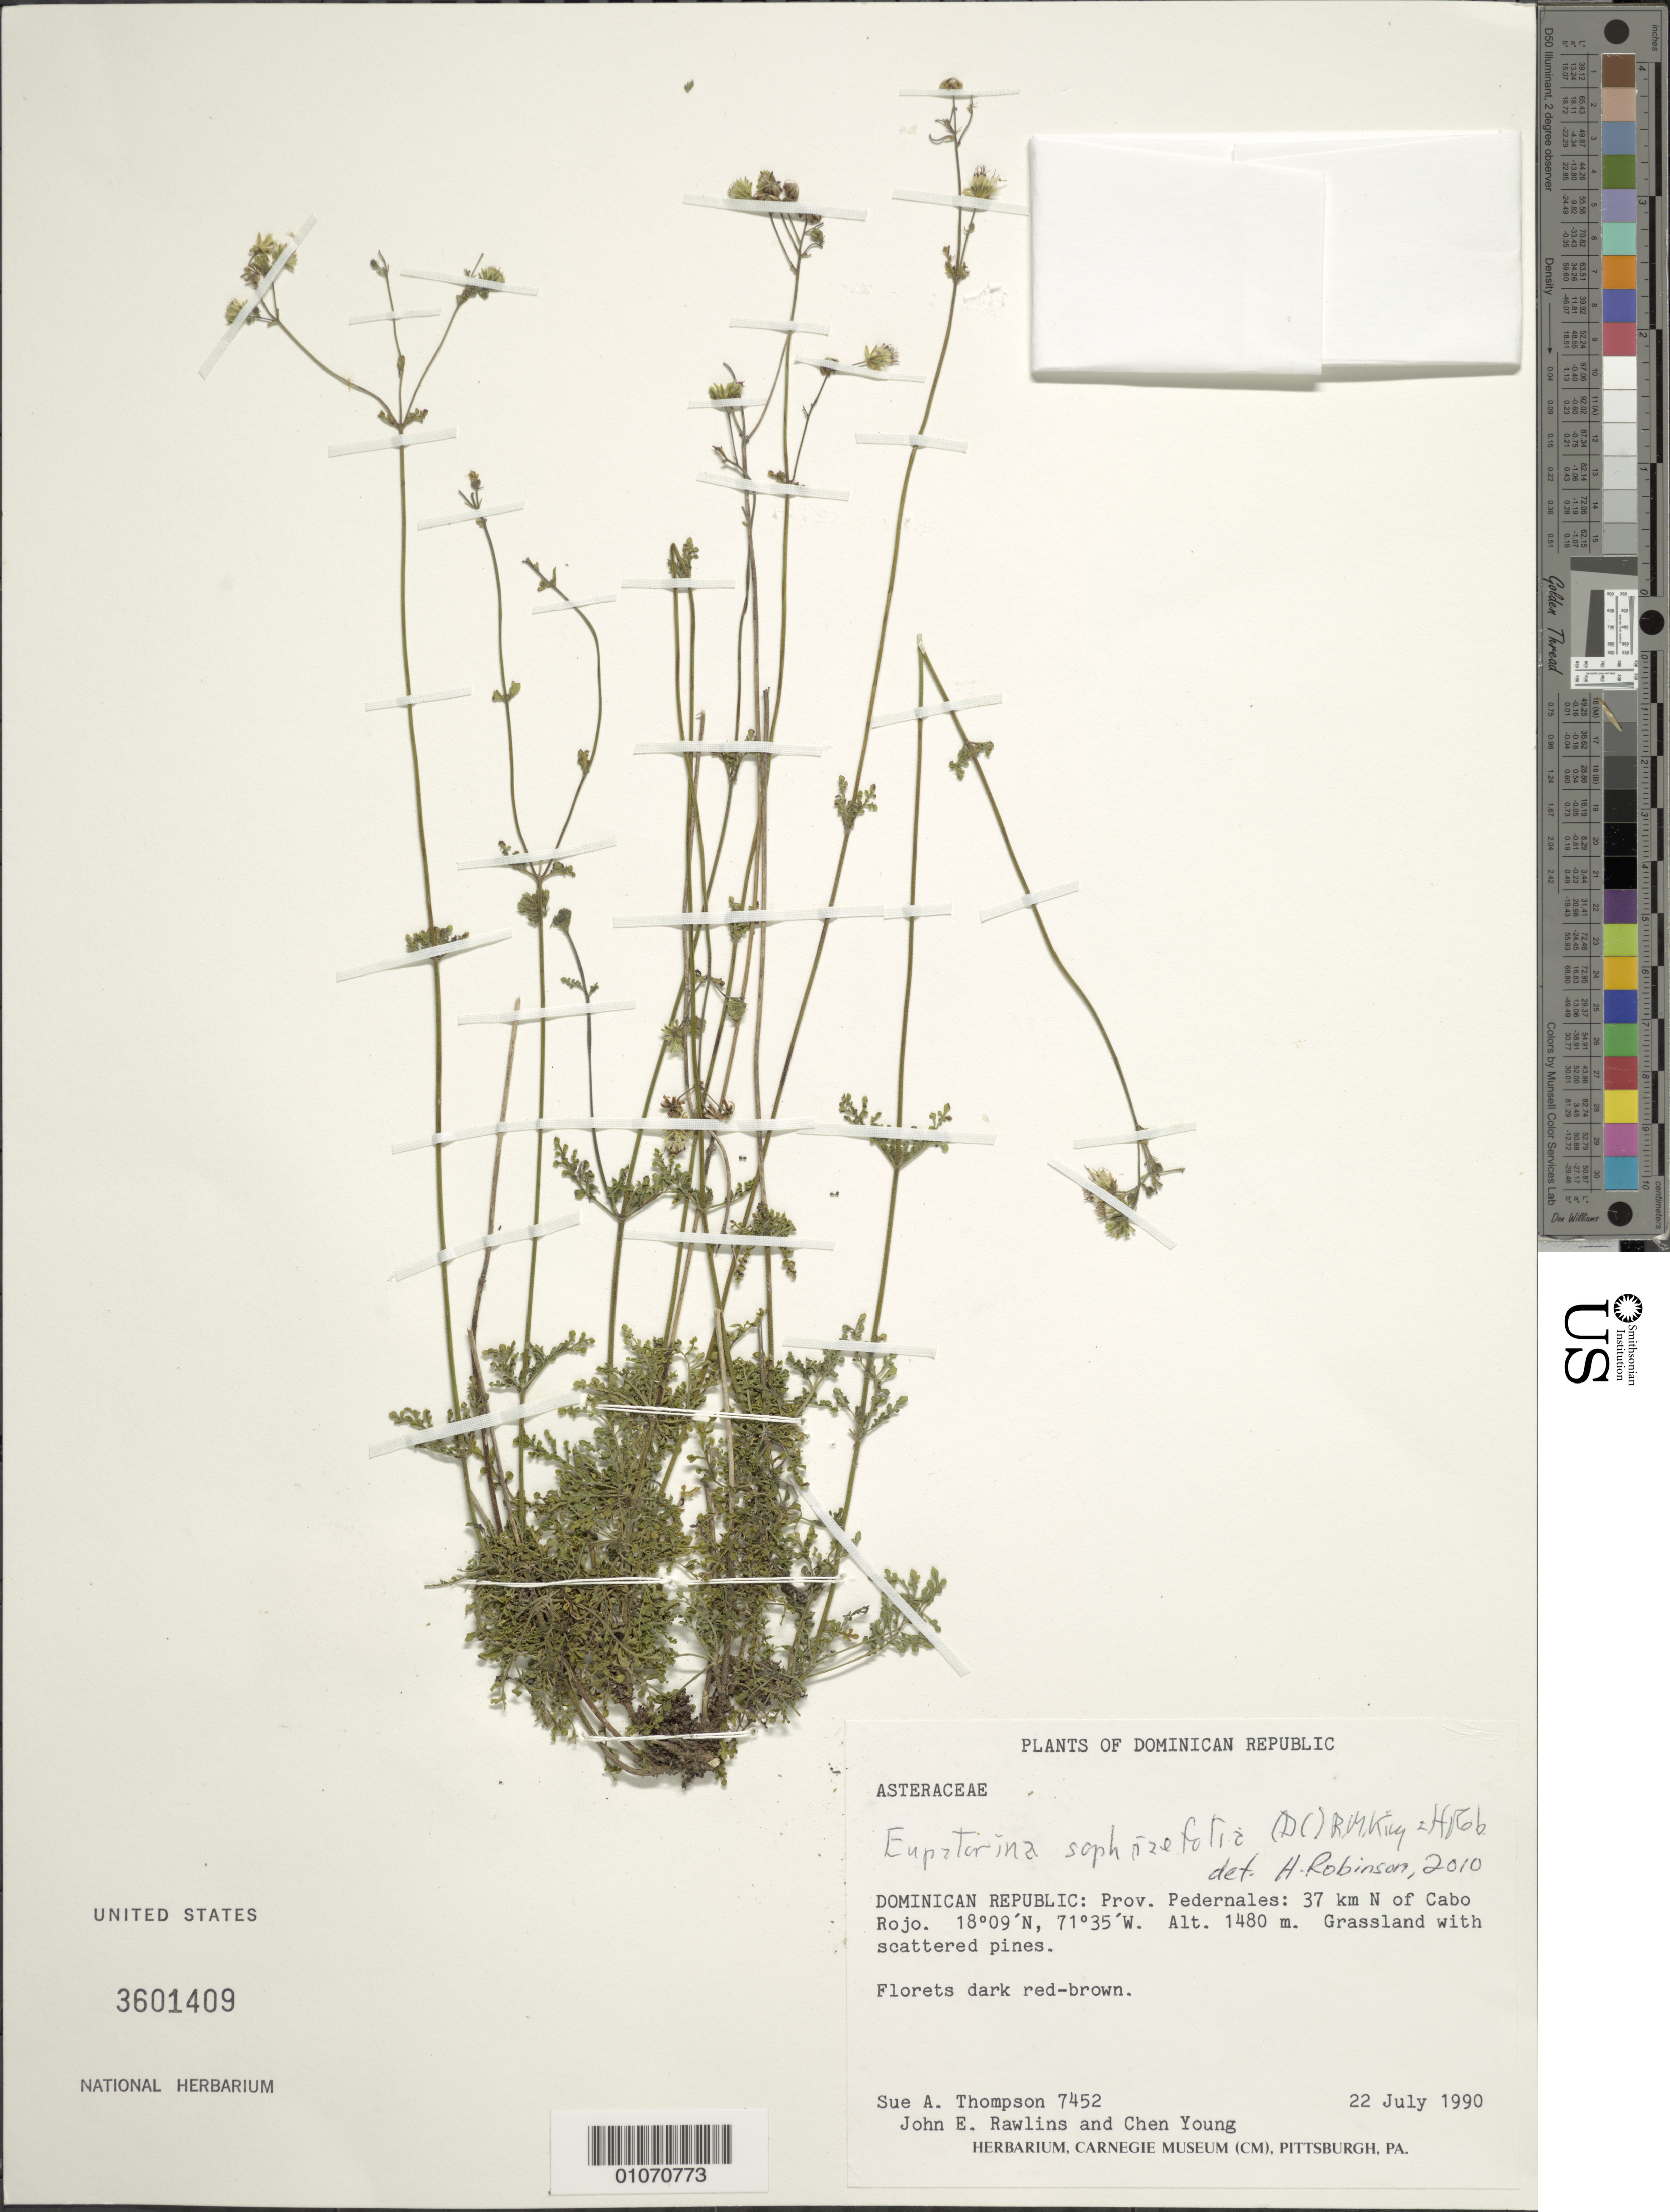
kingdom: Plantae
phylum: Tracheophyta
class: Magnoliopsida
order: Asterales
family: Asteraceae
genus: Eupatorina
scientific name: Eupatorina sophiaefolium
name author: (L.) R.M. King & H. Rob.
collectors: S. A. Thompson, J. Rawlins & C. Young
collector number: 7452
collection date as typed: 22 Jul 1990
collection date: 1990-07-22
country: Dominican Republic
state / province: Pedernales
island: Hispaniola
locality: Cabo Rojo, 37 km N of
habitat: Grassland with scattered pines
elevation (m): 1480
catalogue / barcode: US 3601409